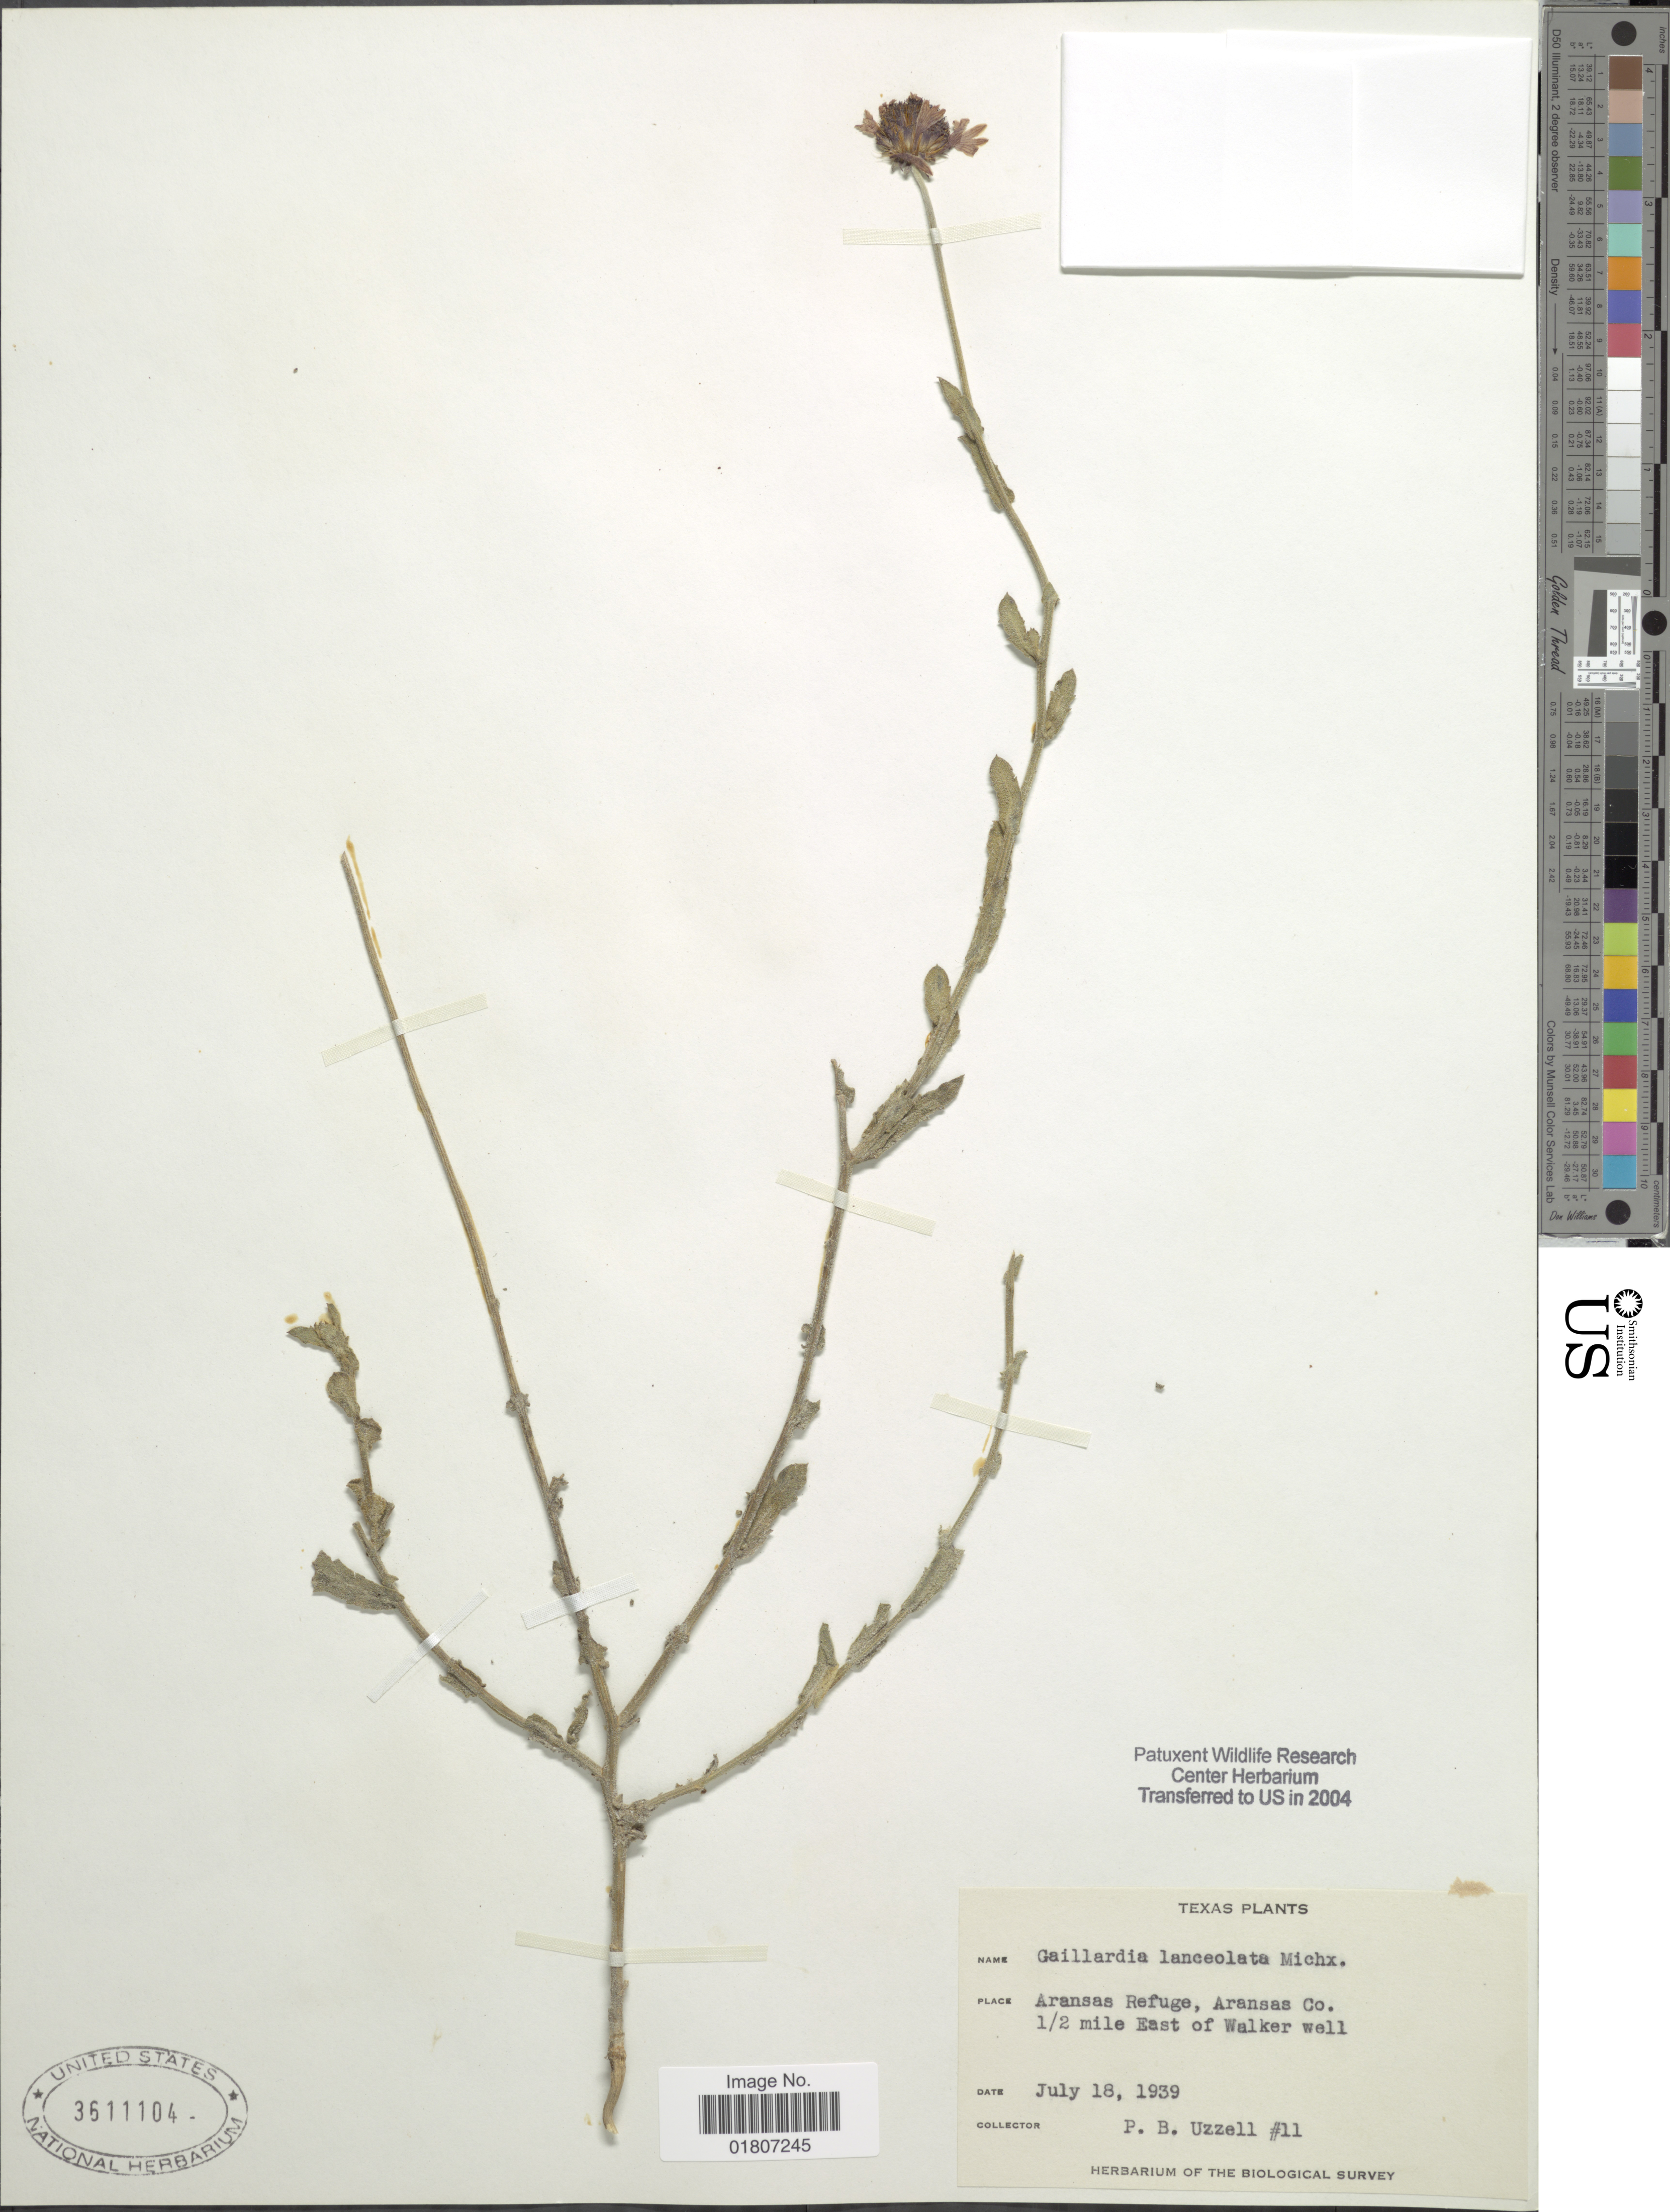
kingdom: Plantae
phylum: Tracheophyta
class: Magnoliopsida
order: Asterales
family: Asteraceae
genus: Gaillardia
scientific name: Gaillardia lanceolata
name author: Michx.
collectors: P. Uzzell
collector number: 11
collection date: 1939-07-18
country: United States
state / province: Texas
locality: Aransas Refugem Aransas Co. 1/2 mile East of Walker well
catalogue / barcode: US 3611104